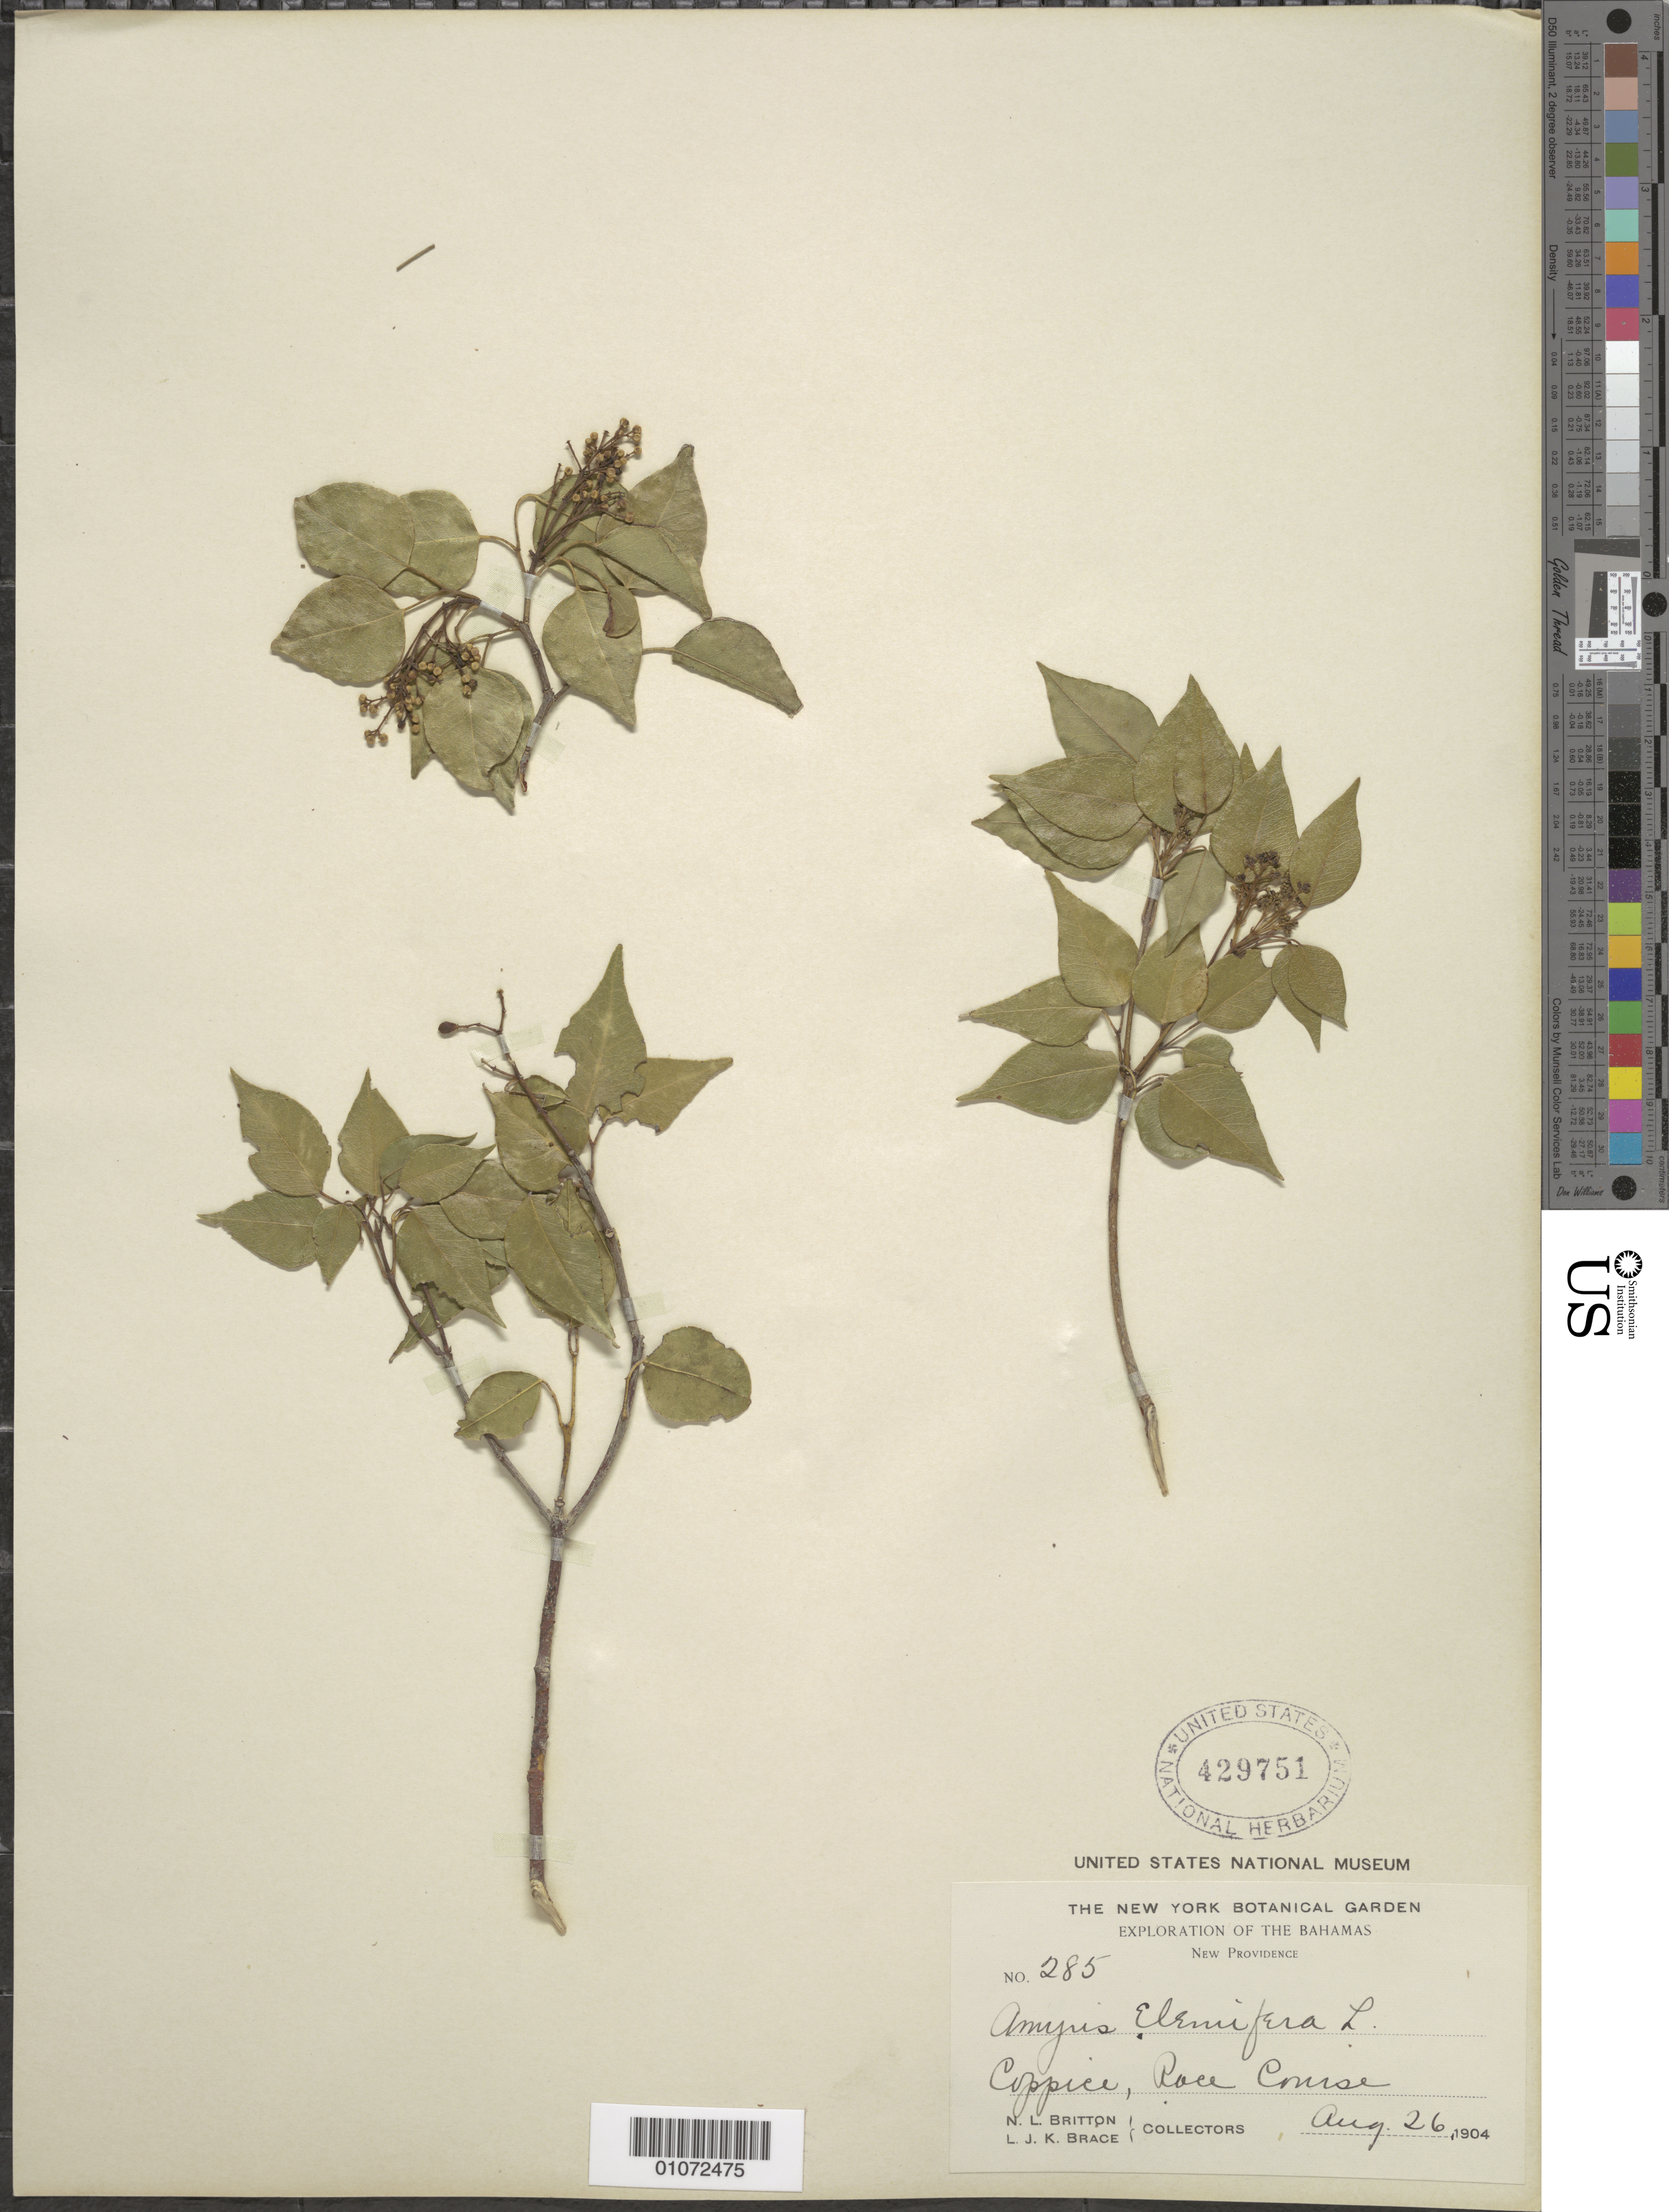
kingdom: Plantae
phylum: Tracheophyta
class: Magnoliopsida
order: Sapindales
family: Rutaceae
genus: Amyris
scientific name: Amyris elemifera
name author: L.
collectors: N. Britton & L. J. K. Brace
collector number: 285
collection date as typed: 26 Aug 1904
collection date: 1904-08-26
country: Bahamas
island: New Providence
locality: Coppia, Race Course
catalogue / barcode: US 429751